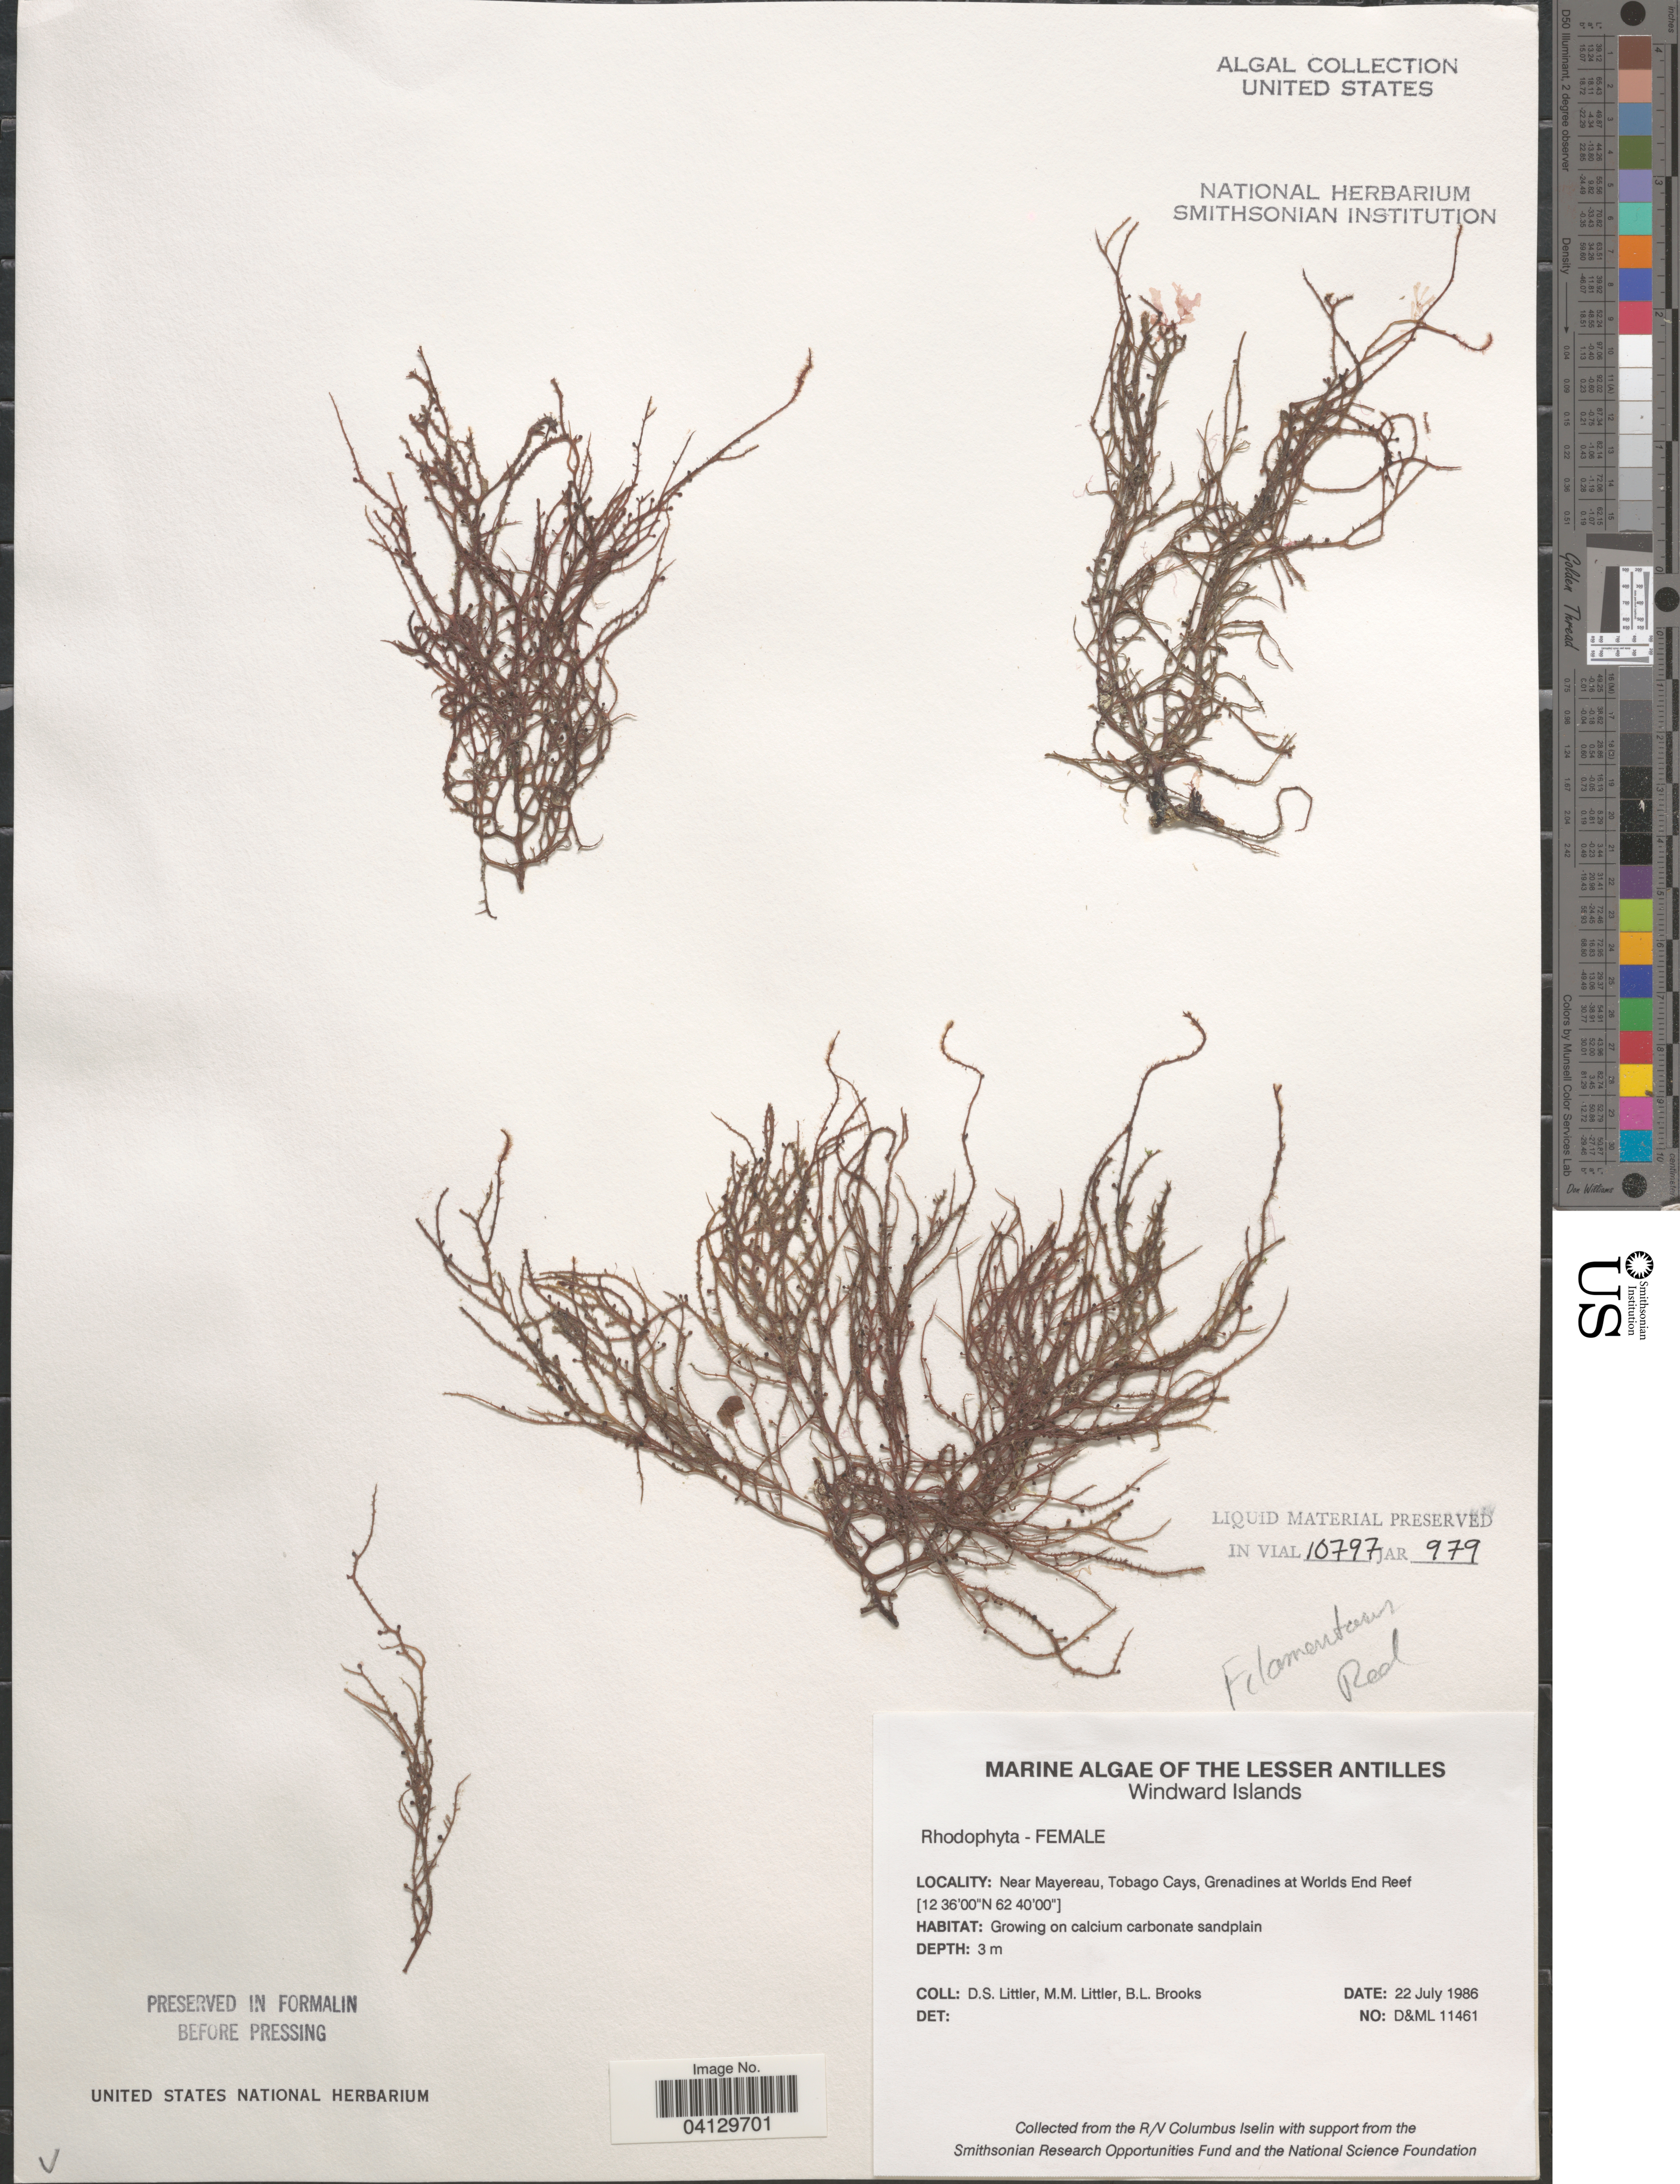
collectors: D. S. Littler & B. Brooks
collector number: D&ML11461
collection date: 1986-07-22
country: St. Vincent - Grenadines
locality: The Lesser Antilles. Windward Islands. Near Mayereau, Tobago Cays, Grenadines at Wolds End Reef.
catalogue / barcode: US 328743